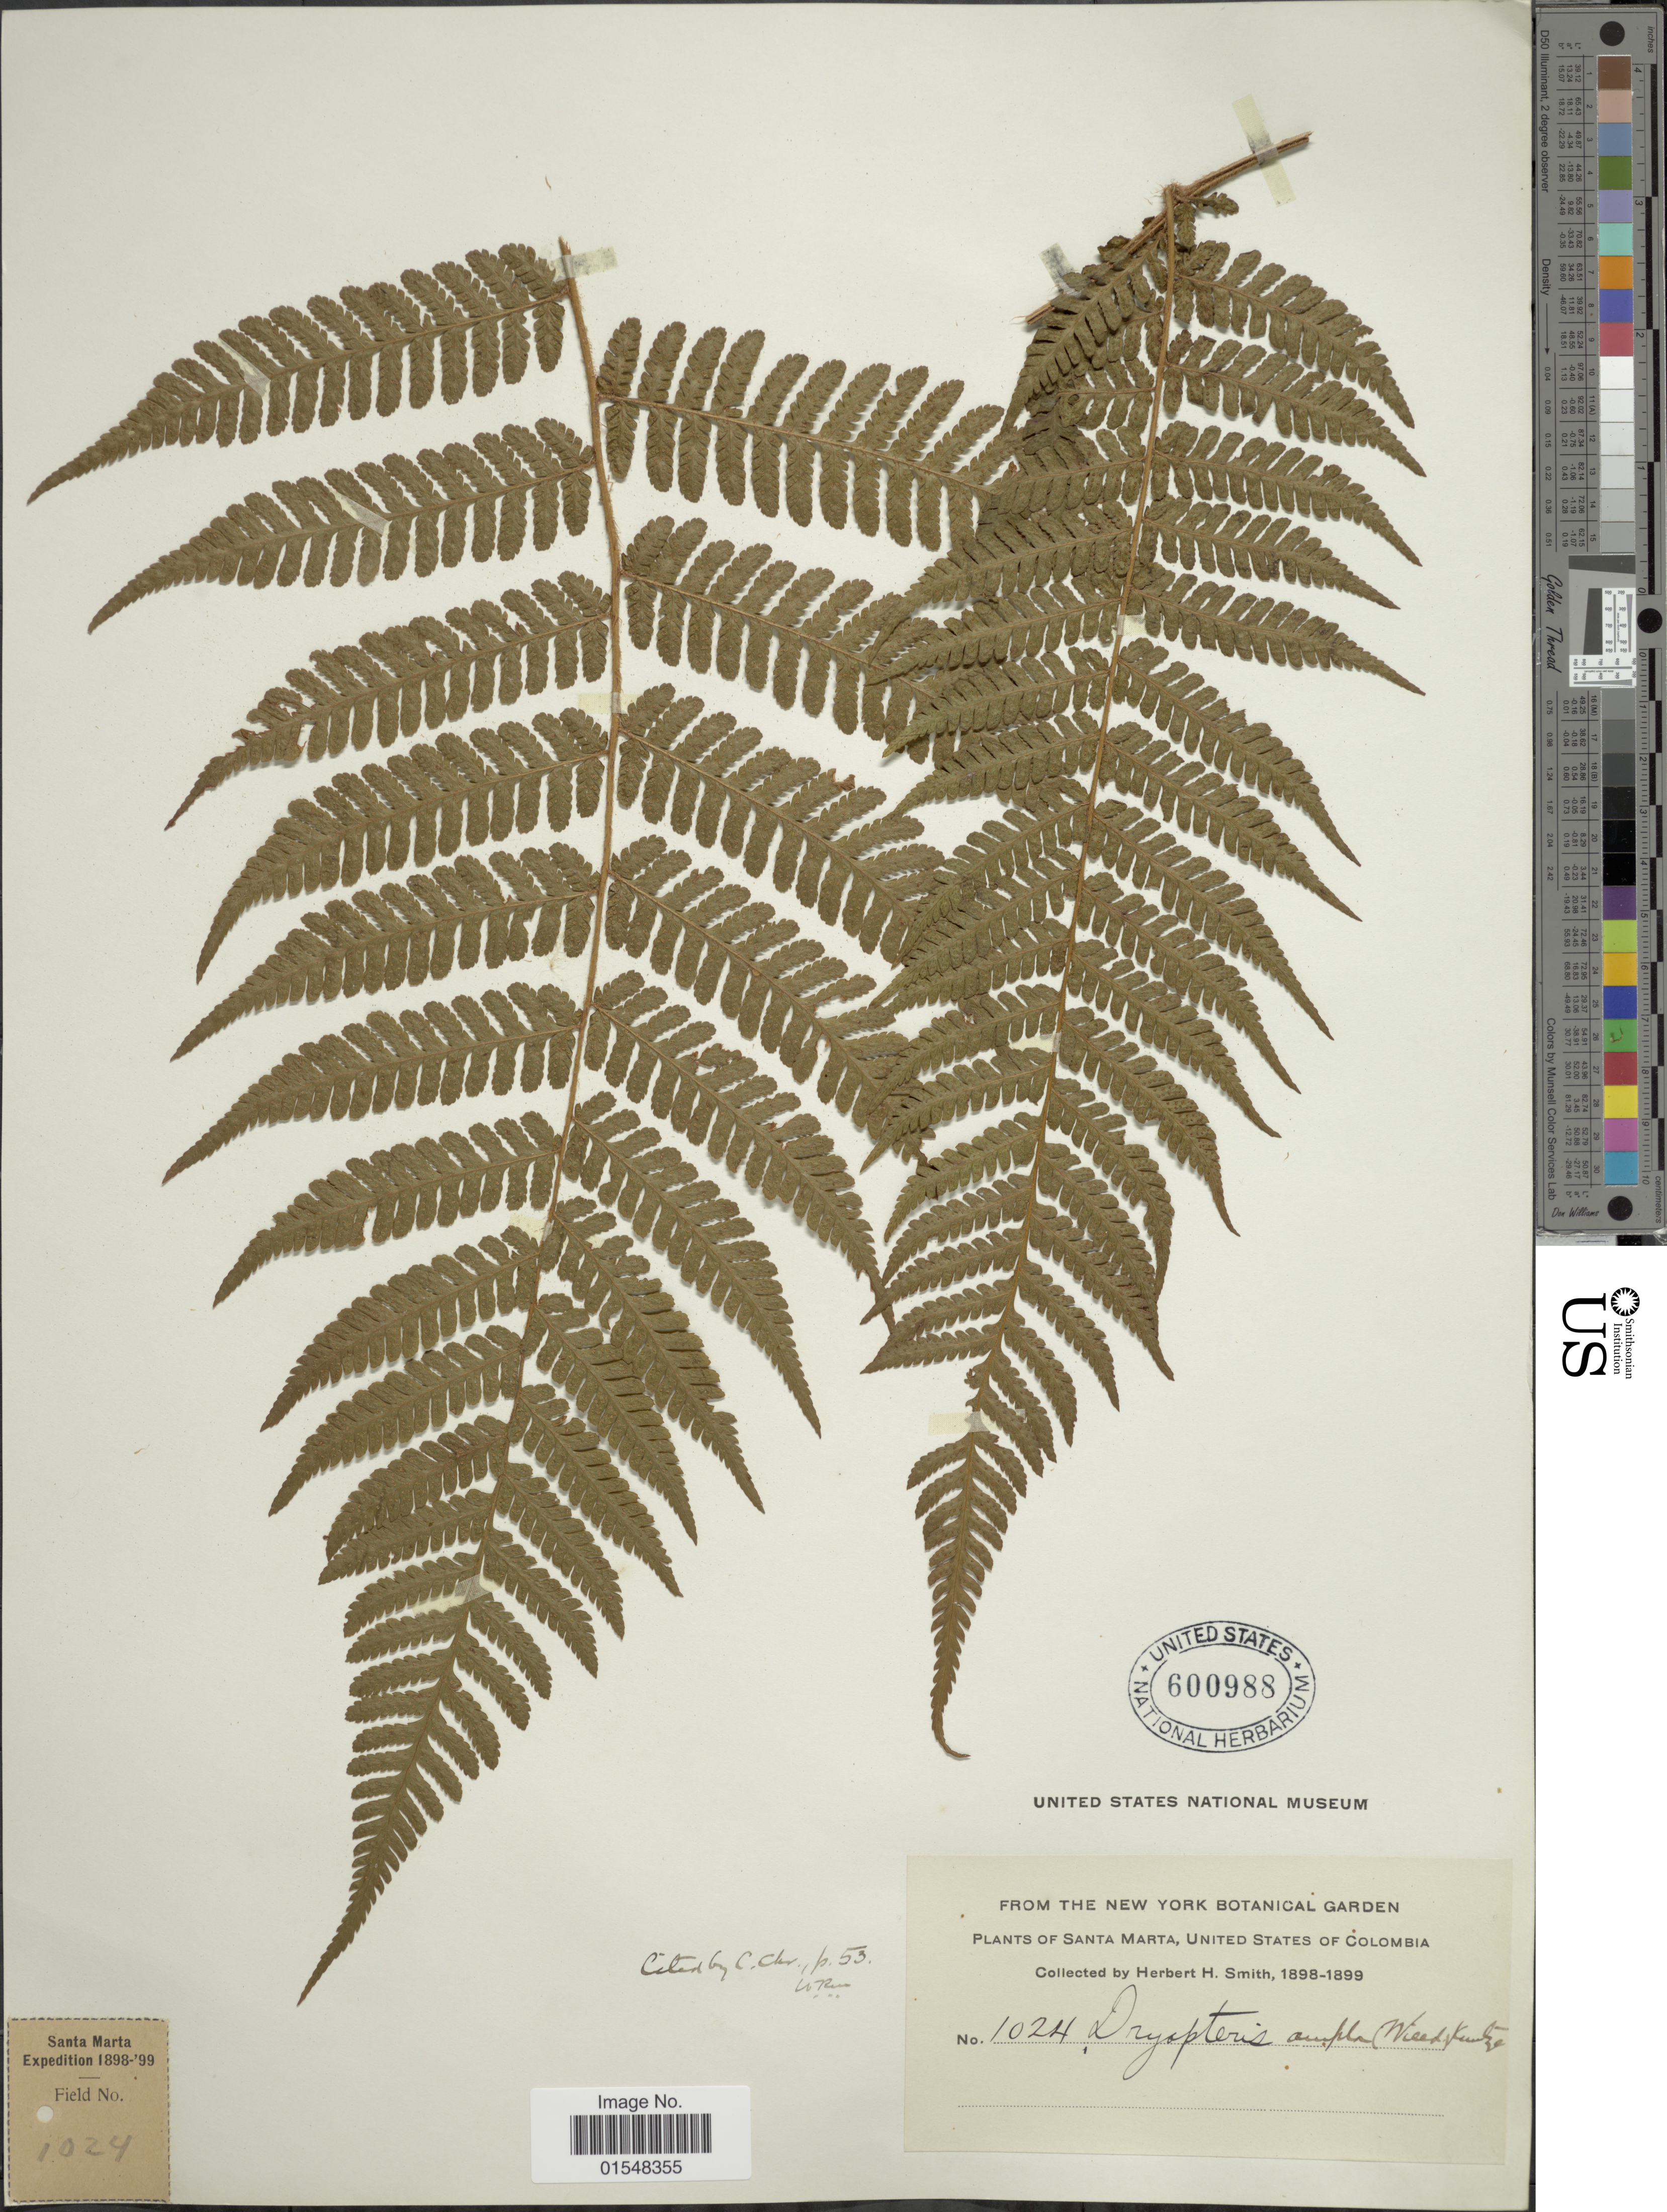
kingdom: Plantae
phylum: Tracheophyta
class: Polypodiopsida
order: Polypodiales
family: Dryopteridaceae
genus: Ctenitis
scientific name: Ctenitis sloanei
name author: (Poepp. ex Spreng.) C.V. Morton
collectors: Herbert H. Smith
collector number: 1024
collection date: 1898/1899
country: Colombia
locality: Santa Marta, United States of Colombia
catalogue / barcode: US 600988